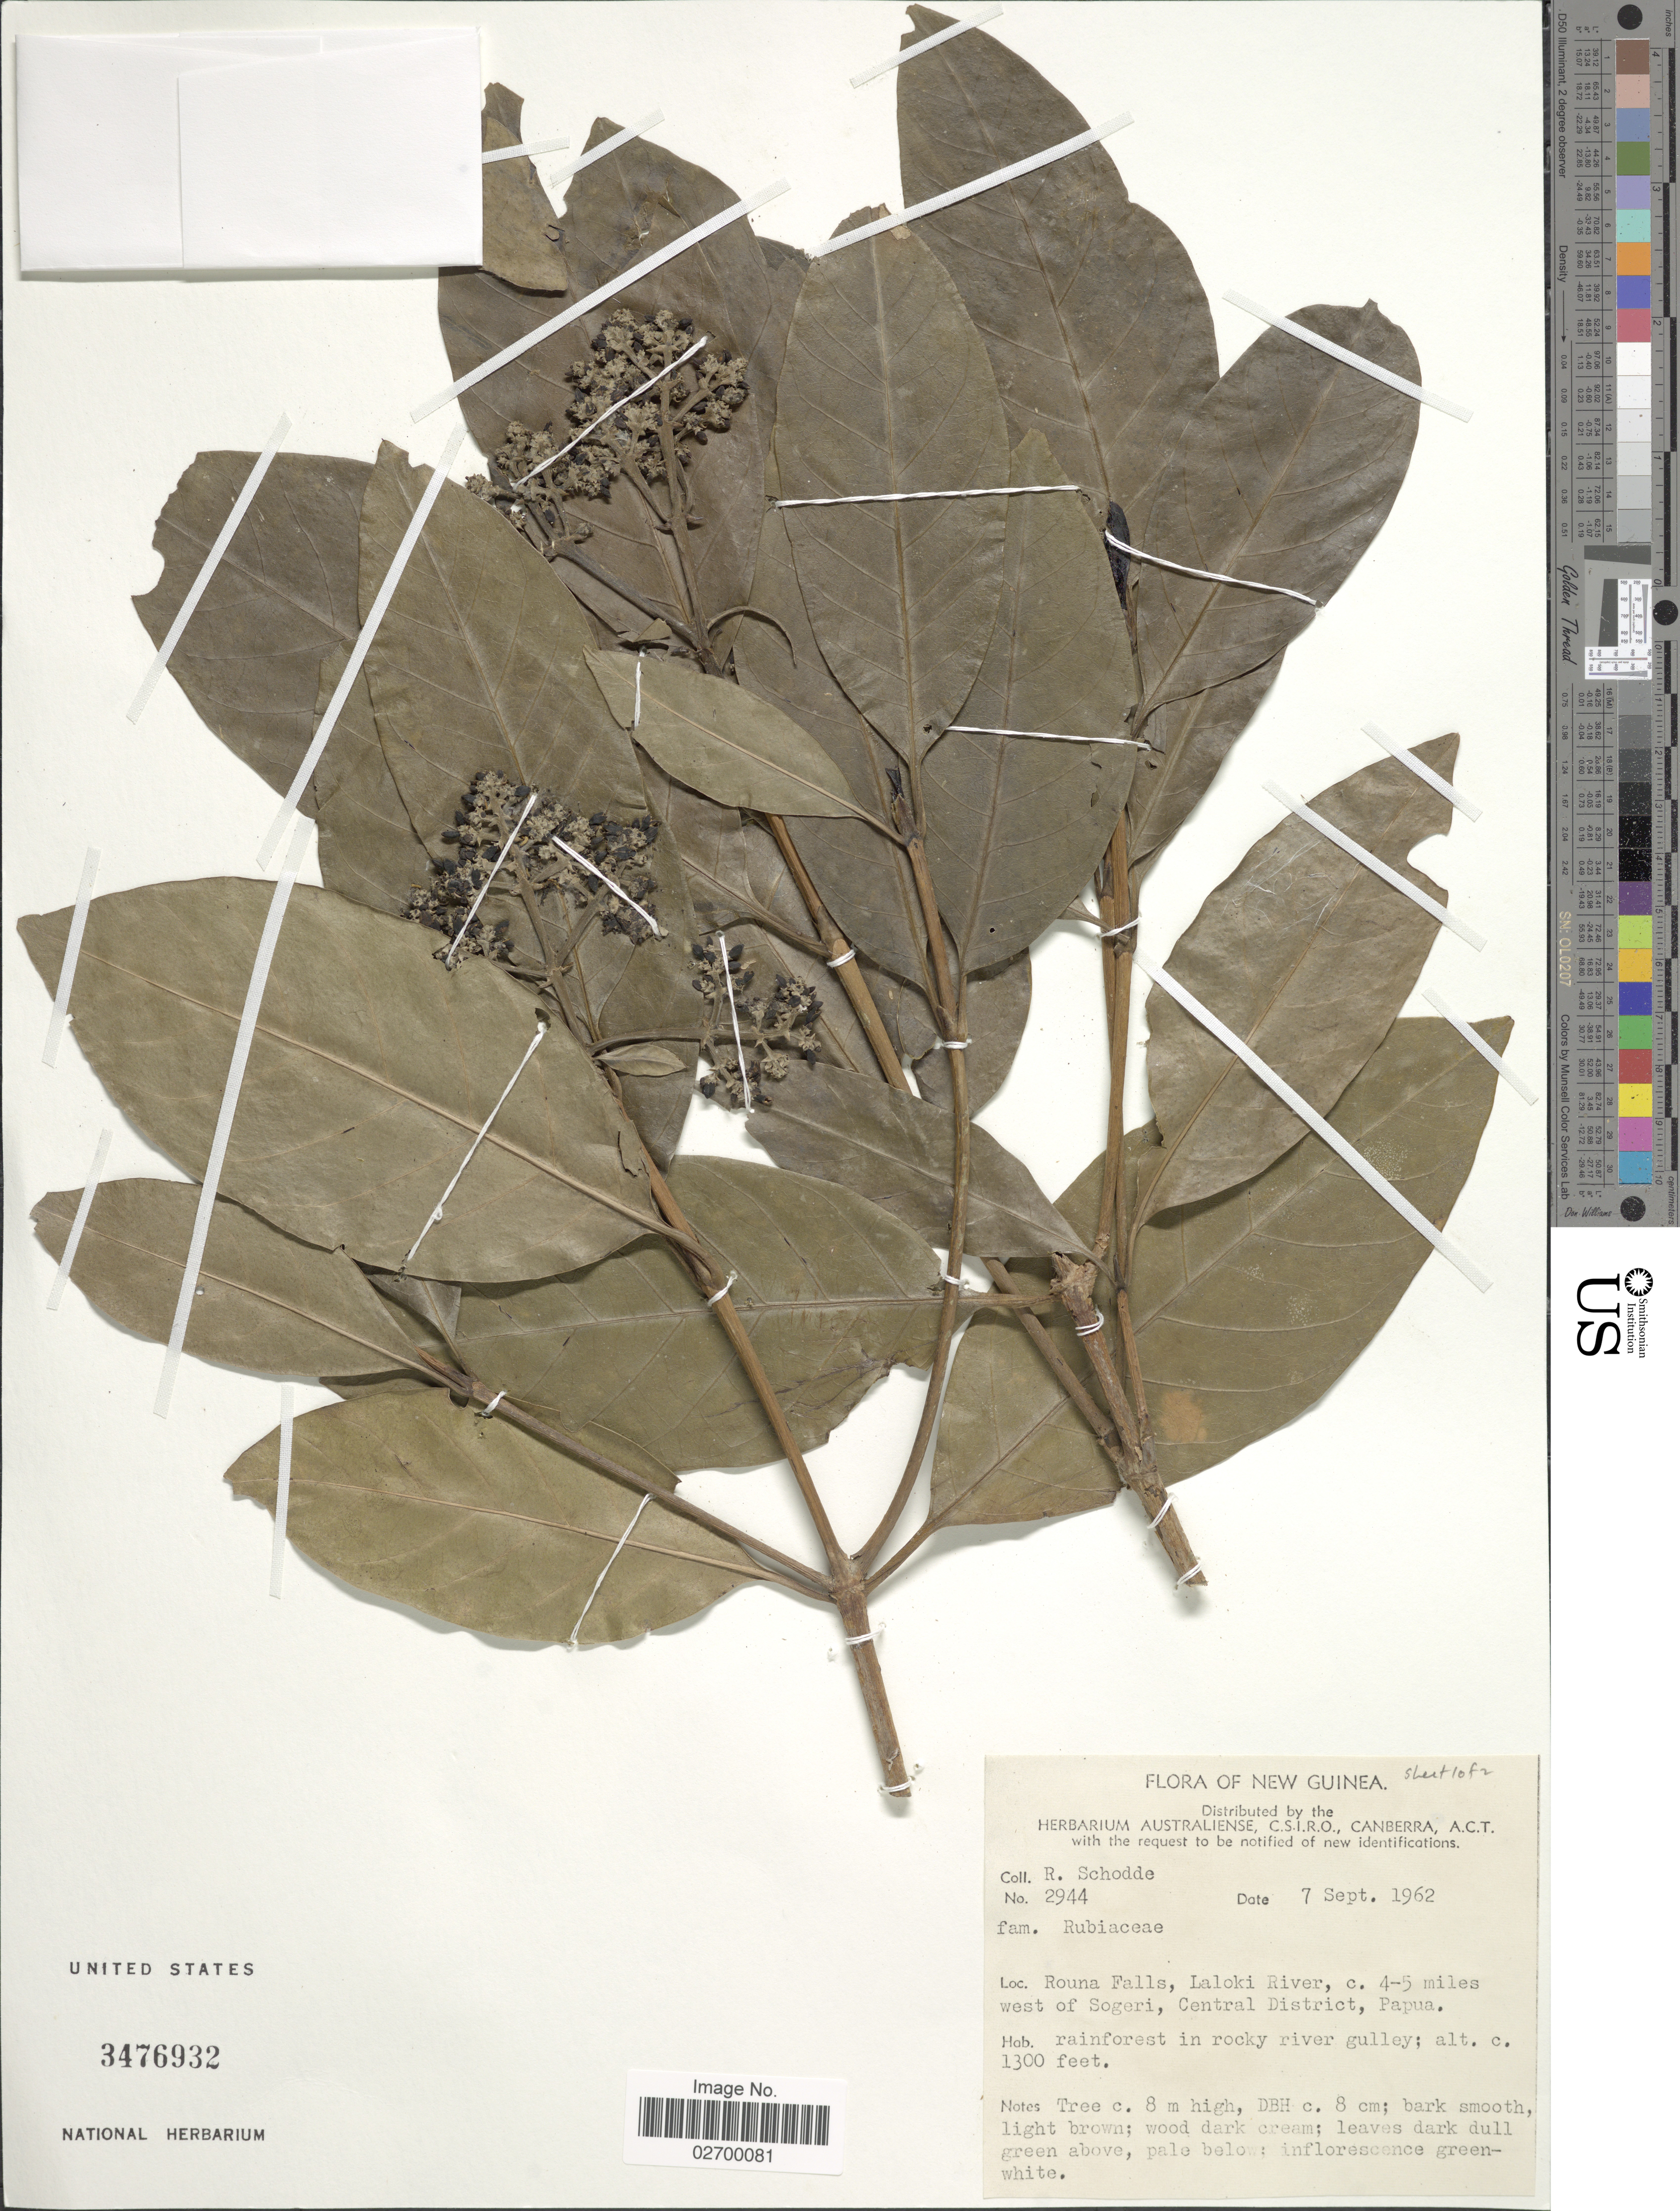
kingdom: Plantae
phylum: Tracheophyta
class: Magnoliopsida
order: Gentianales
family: Rubiaceae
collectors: R. Schodde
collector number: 2944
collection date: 1962-09-07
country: Papua New Guinea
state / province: Central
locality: New Guinea. Rouna Falls, Laloki River, c. 4-5 miles west of Songeri, Papua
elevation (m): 396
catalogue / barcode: US 3476932